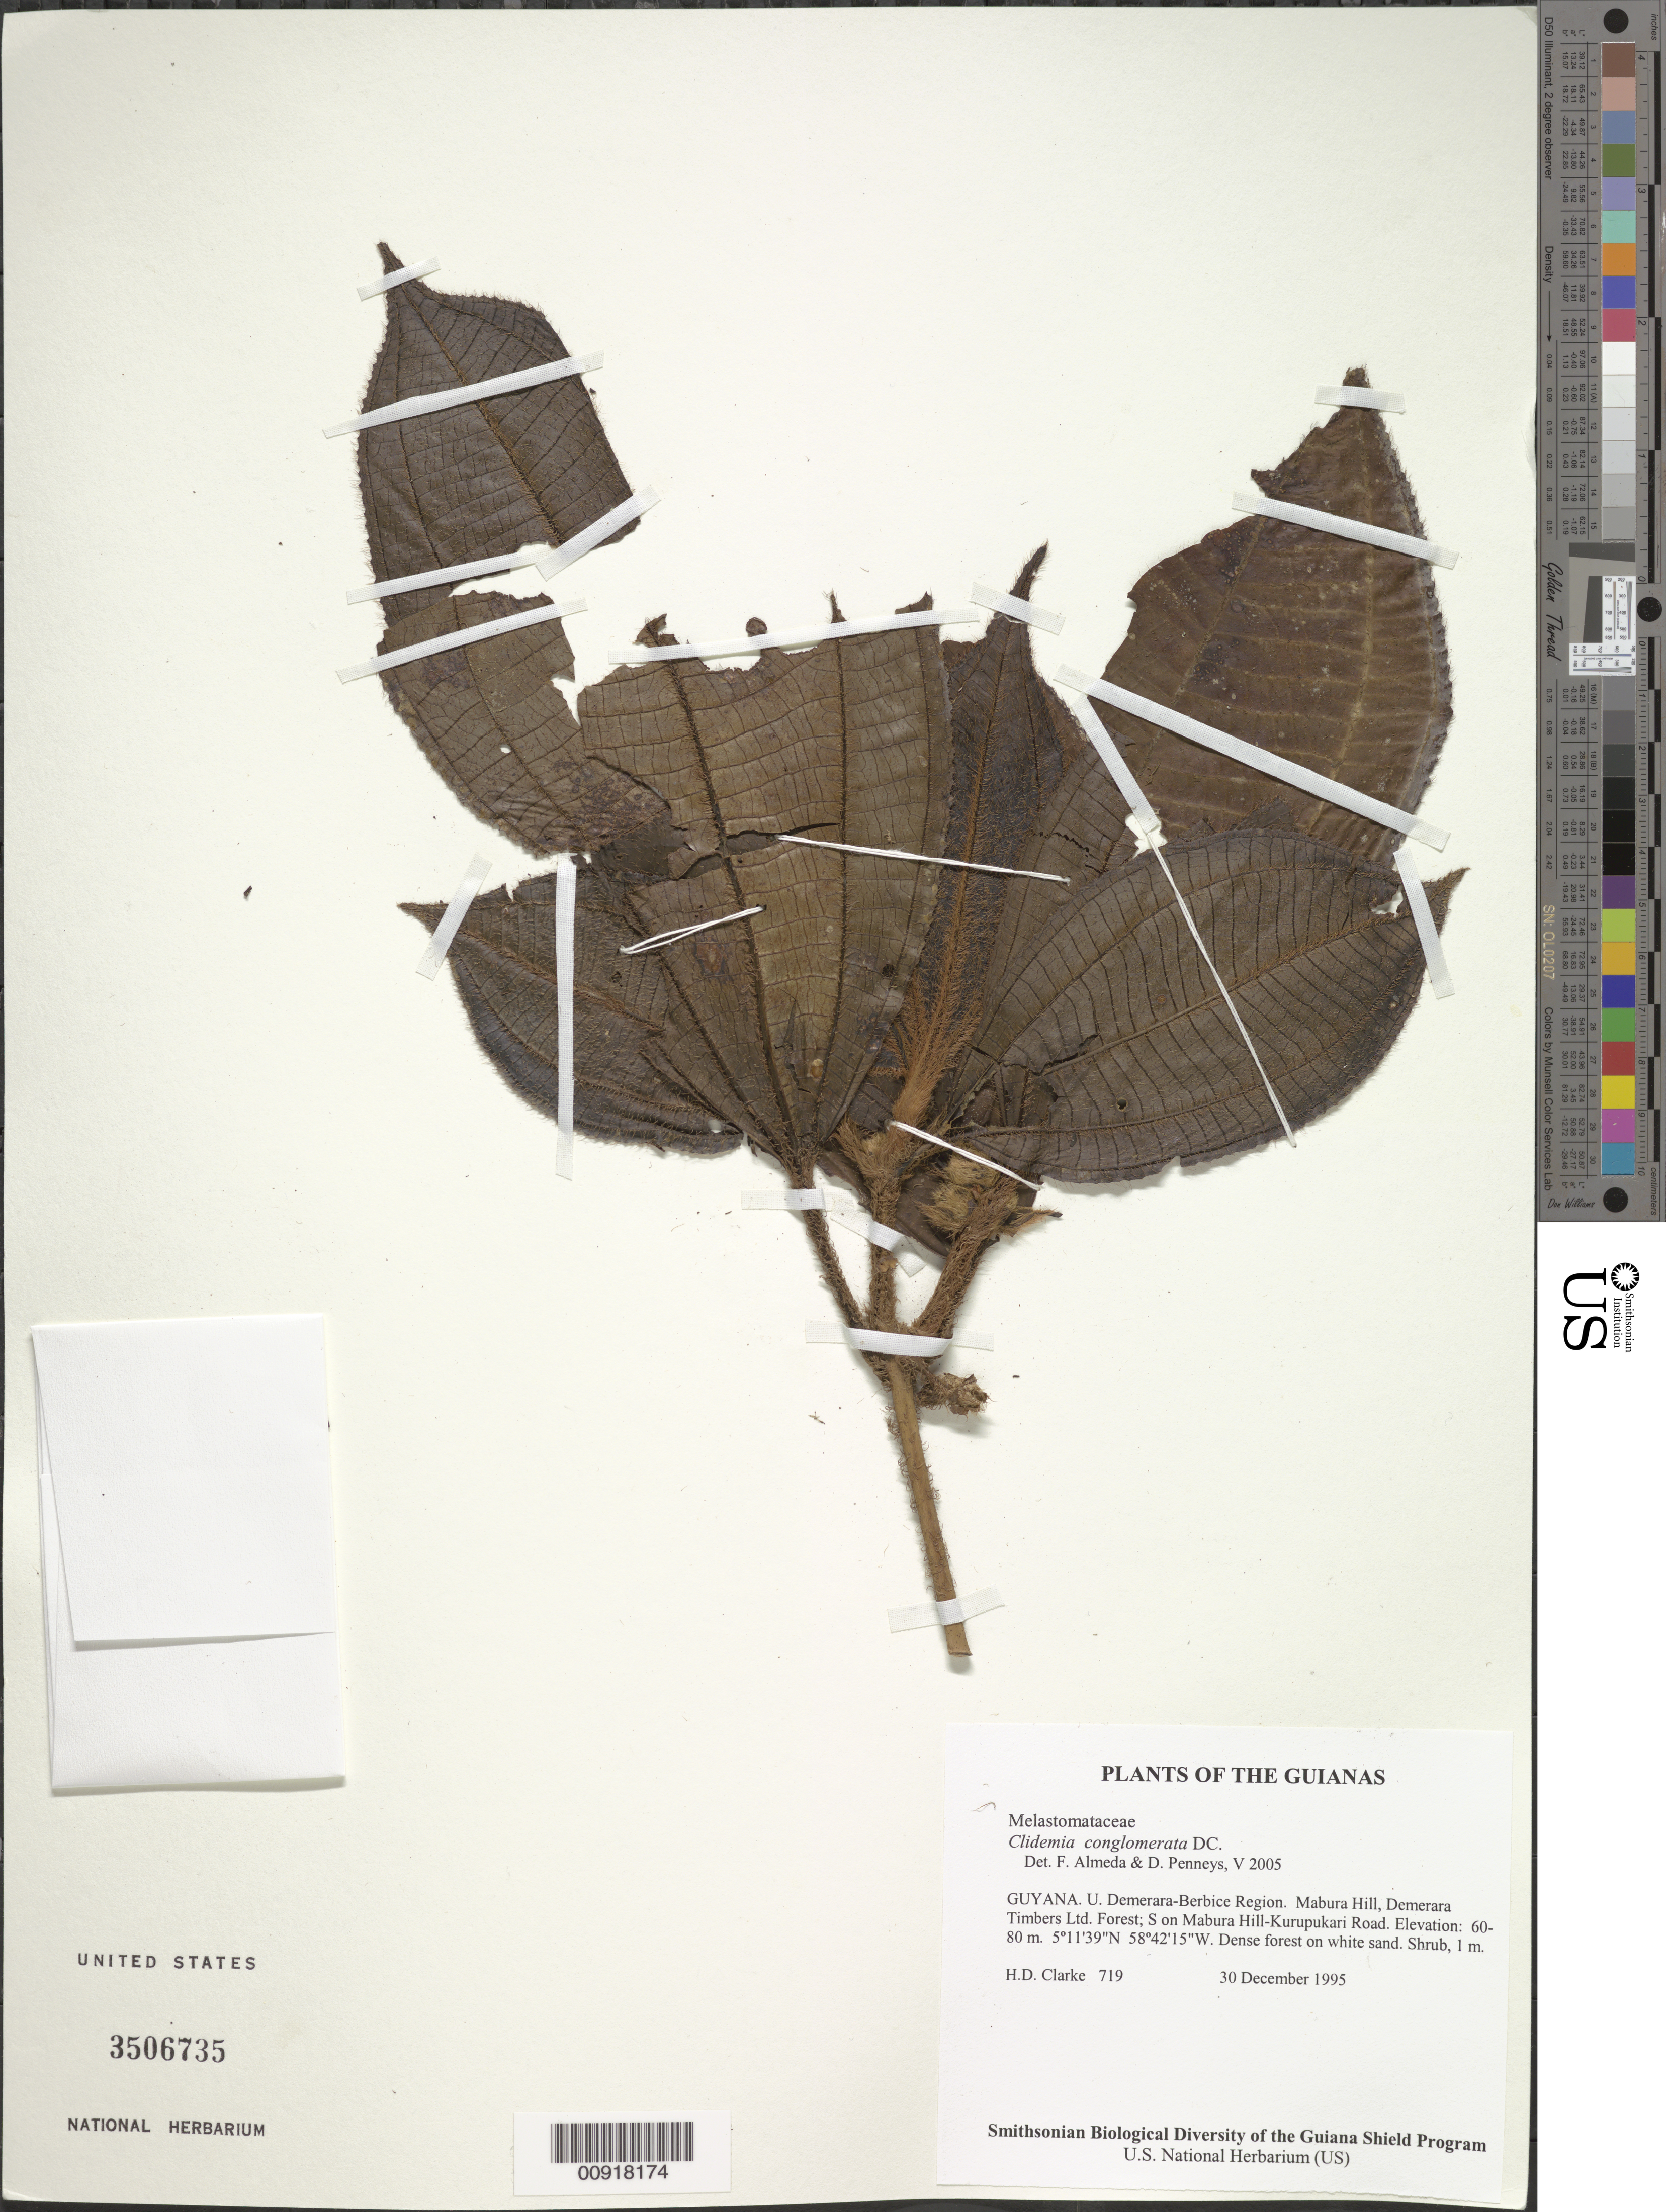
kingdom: Plantae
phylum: Tracheophyta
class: Magnoliopsida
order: Myrtales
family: Melastomataceae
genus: Clidemia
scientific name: Clidemia conglomerata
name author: DC.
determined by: Almeda, F.; Penneys, D. S.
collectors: H. D. Clarke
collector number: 719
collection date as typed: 30 December 1995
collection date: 1995-12-30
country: Guyana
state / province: U. Demerara-Berbice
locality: Mabura Hill, Demerara Timbers Ltd. Forest; S on Mabura Hill-Kurupukari Road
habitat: Dense forest on white sand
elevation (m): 60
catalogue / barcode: US 3506735